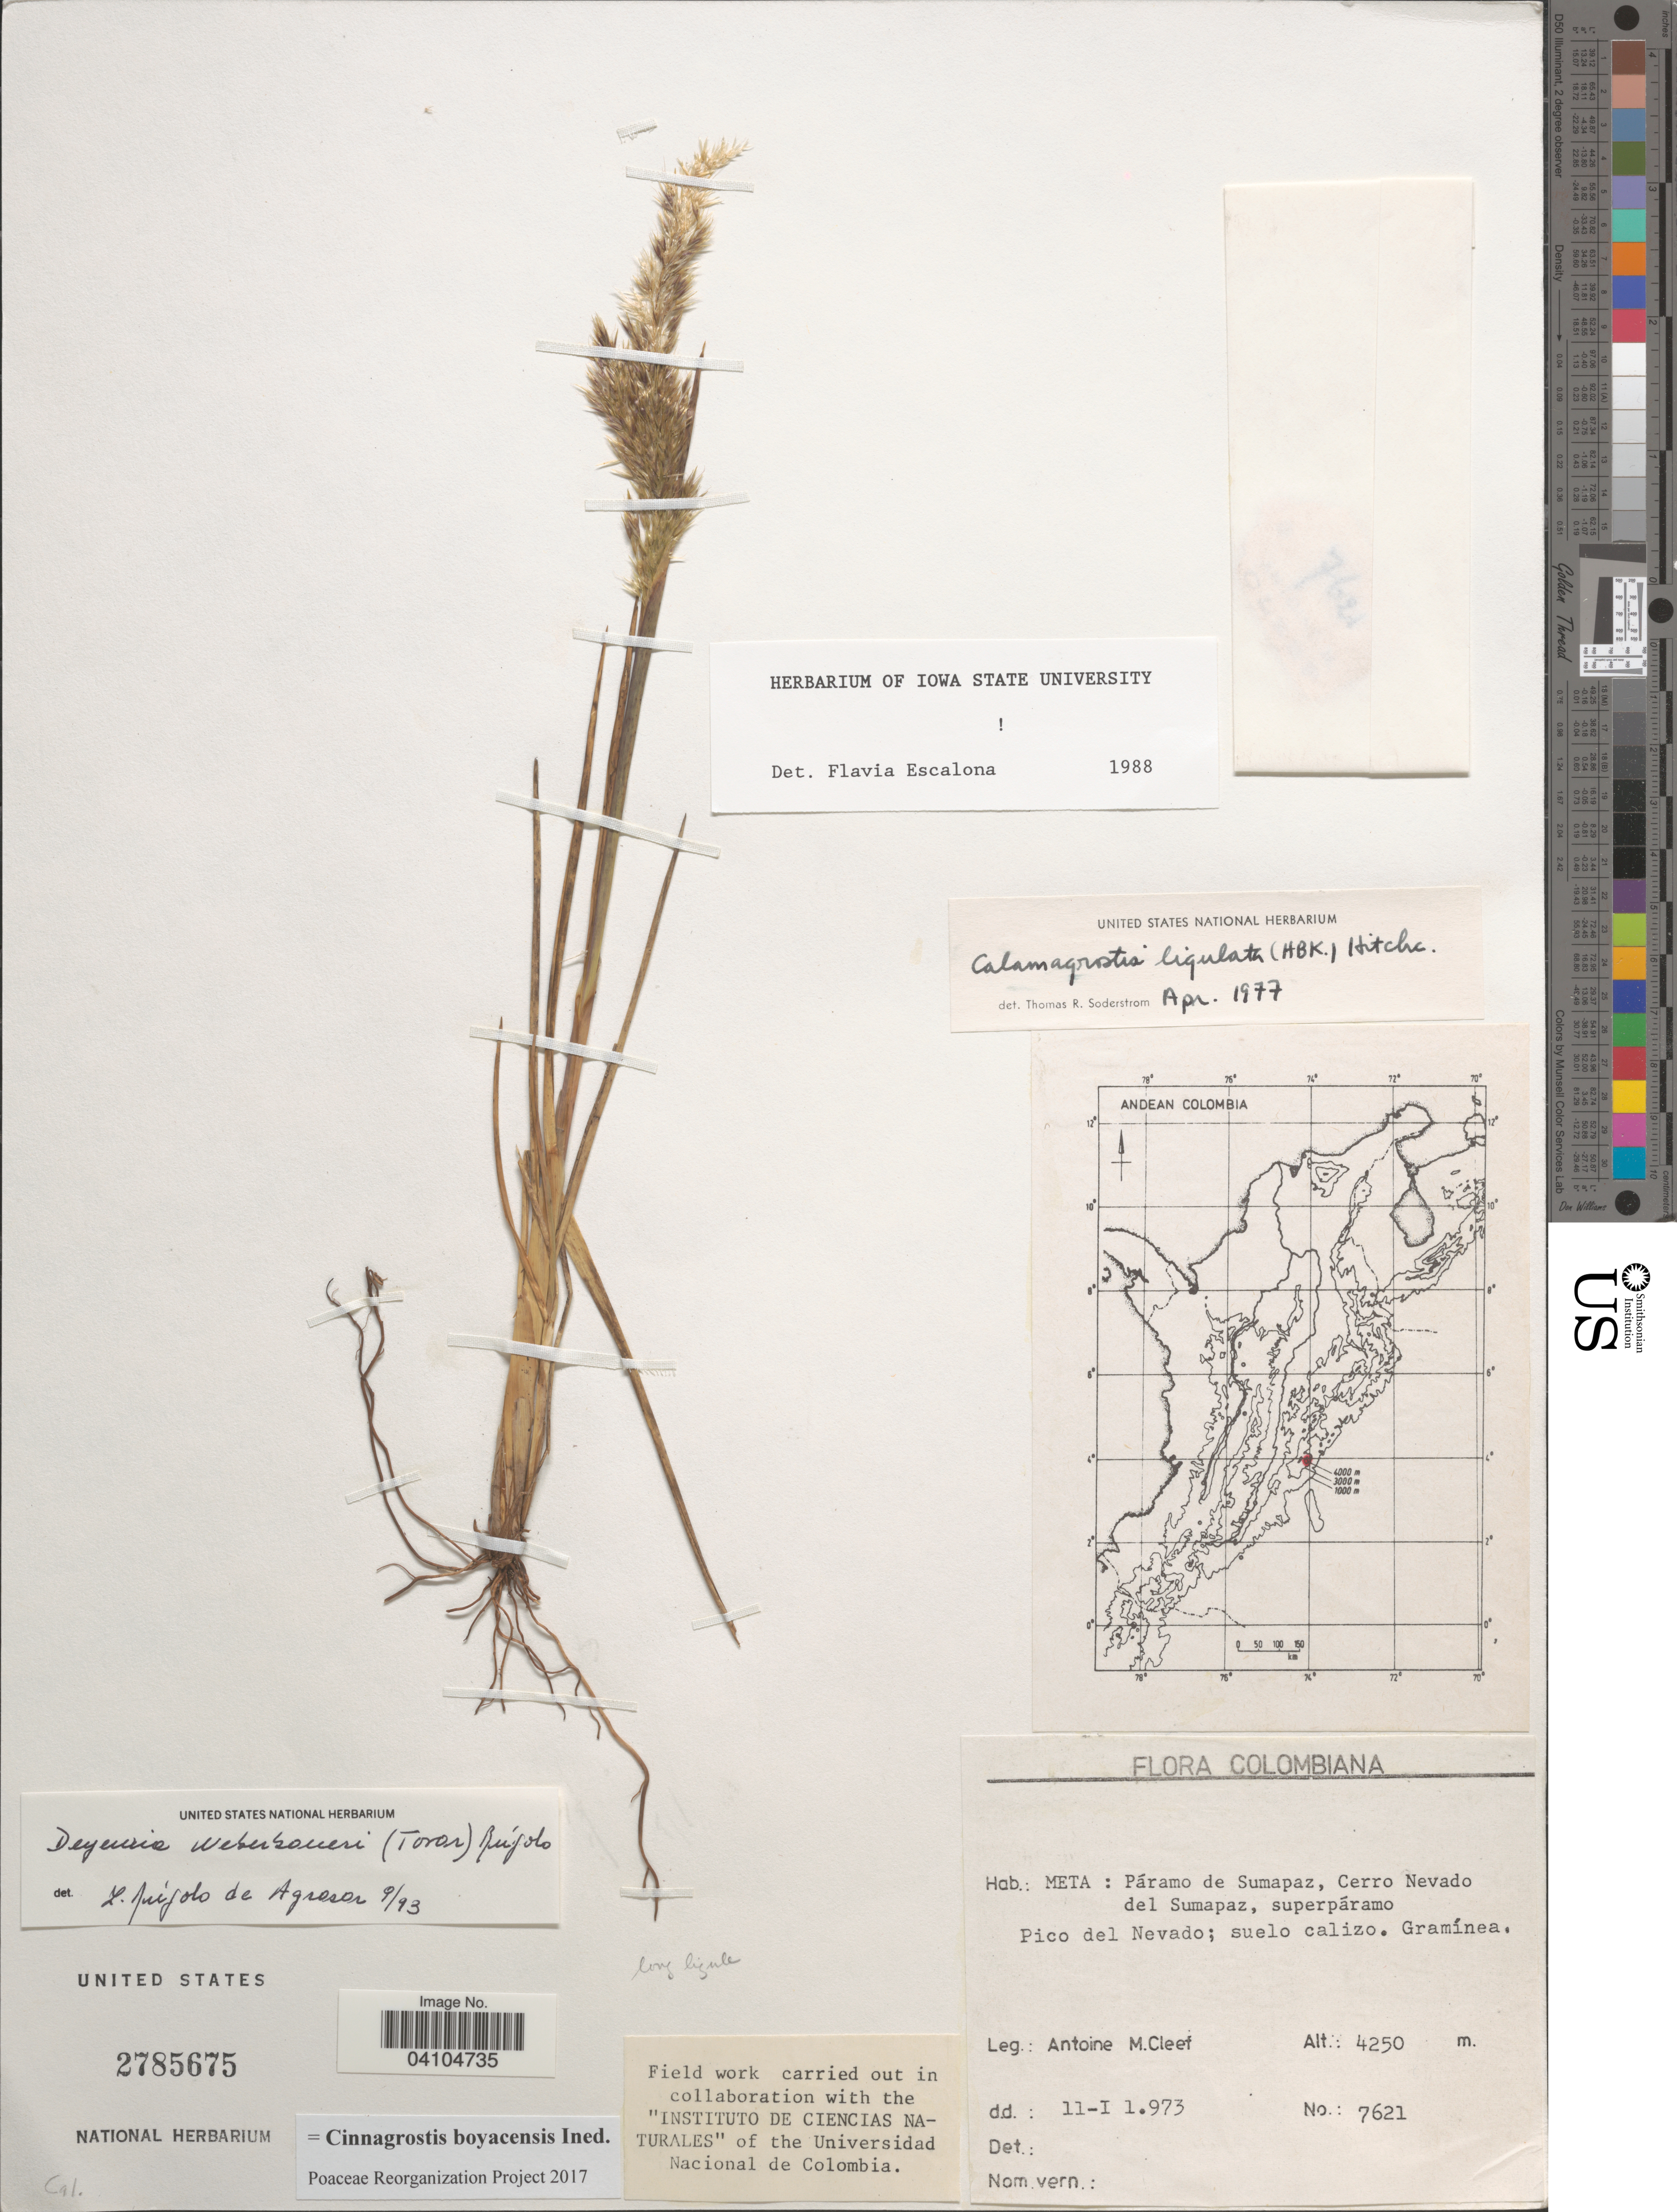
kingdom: Plantae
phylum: Tracheophyta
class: Liliopsida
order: Poales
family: Poaceae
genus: Deschampsia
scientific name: Deschampsia boyacensis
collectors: A. M. Cleef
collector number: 7621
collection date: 1973-01-11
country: Colombia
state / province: Meta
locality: Páramo de Sumapaz, Cerro Nevado del Sumapaz, superpáramo Pico del Nevado; suelo calizo.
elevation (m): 4250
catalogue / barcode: US 2785675